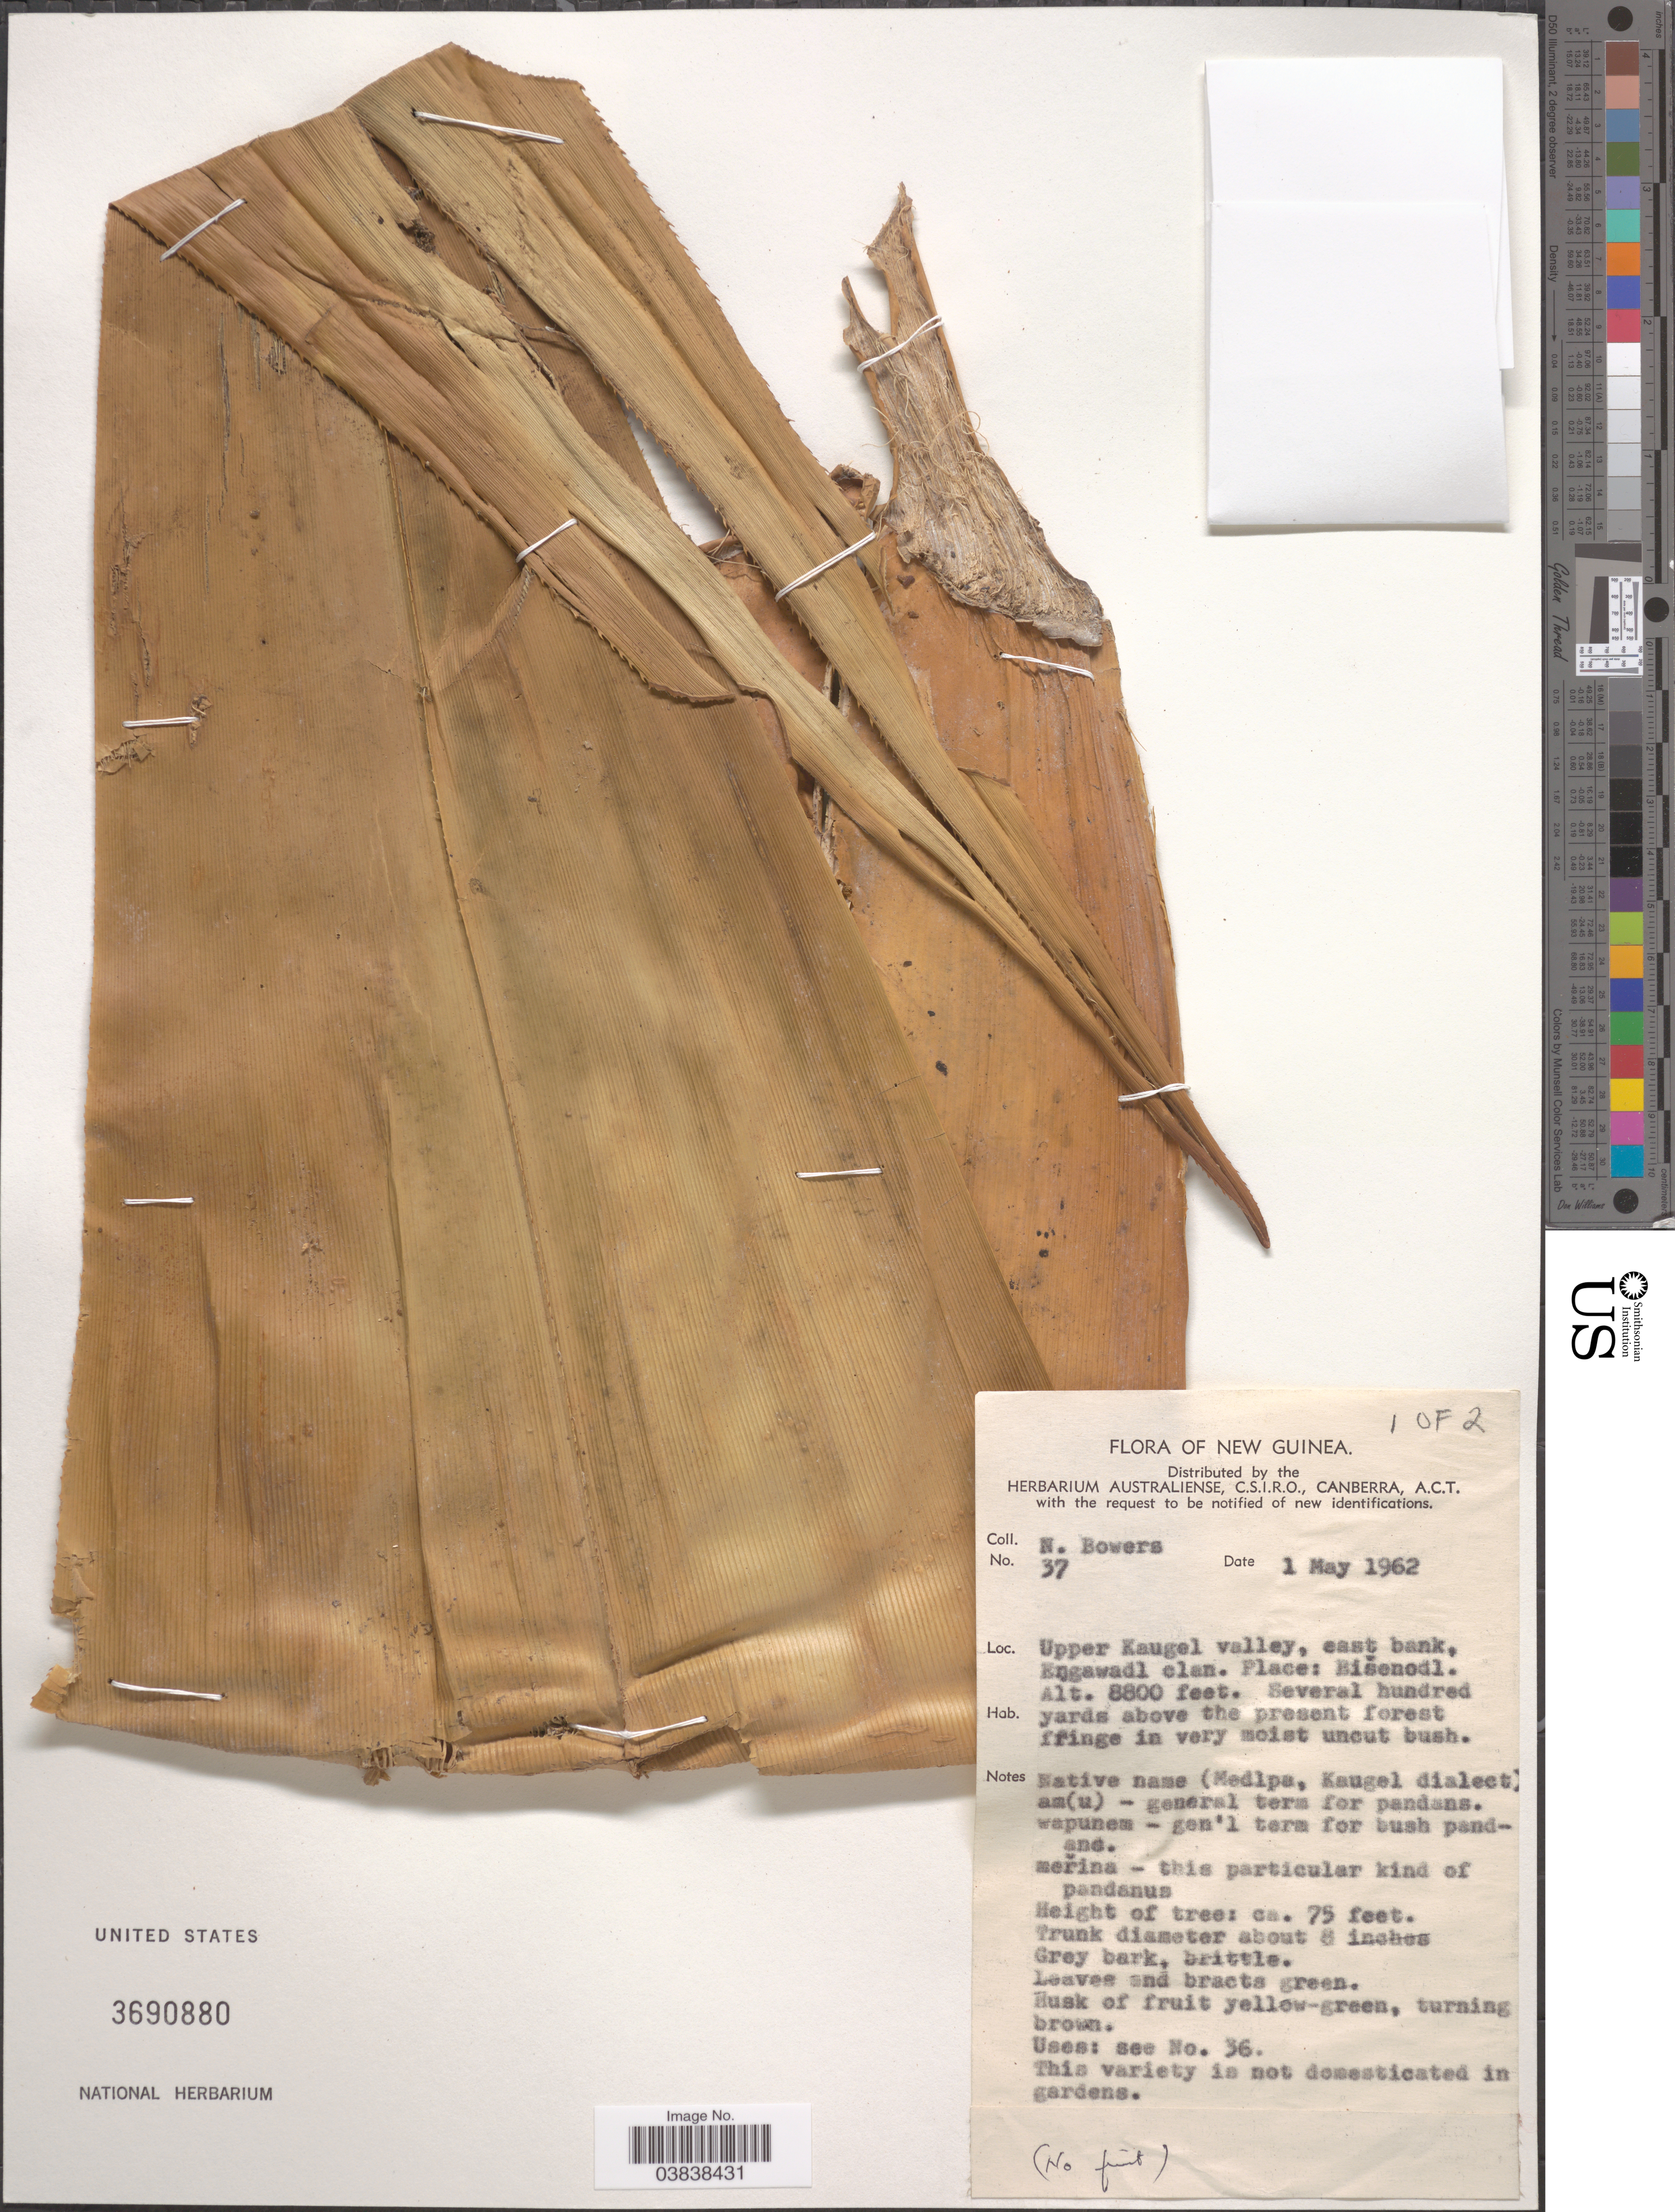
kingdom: Plantae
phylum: Tracheophyta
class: Liliopsida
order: Pandanales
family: Pandanaceae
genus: Pandanus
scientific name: Pandanus sp.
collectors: N. Bowers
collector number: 37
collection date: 1962-05-01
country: Papua New Guinea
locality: New Guinea. Upper Kaugel valley, east bank, Engawadl clan. Bišenodl.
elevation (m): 2682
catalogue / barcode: US 3690880